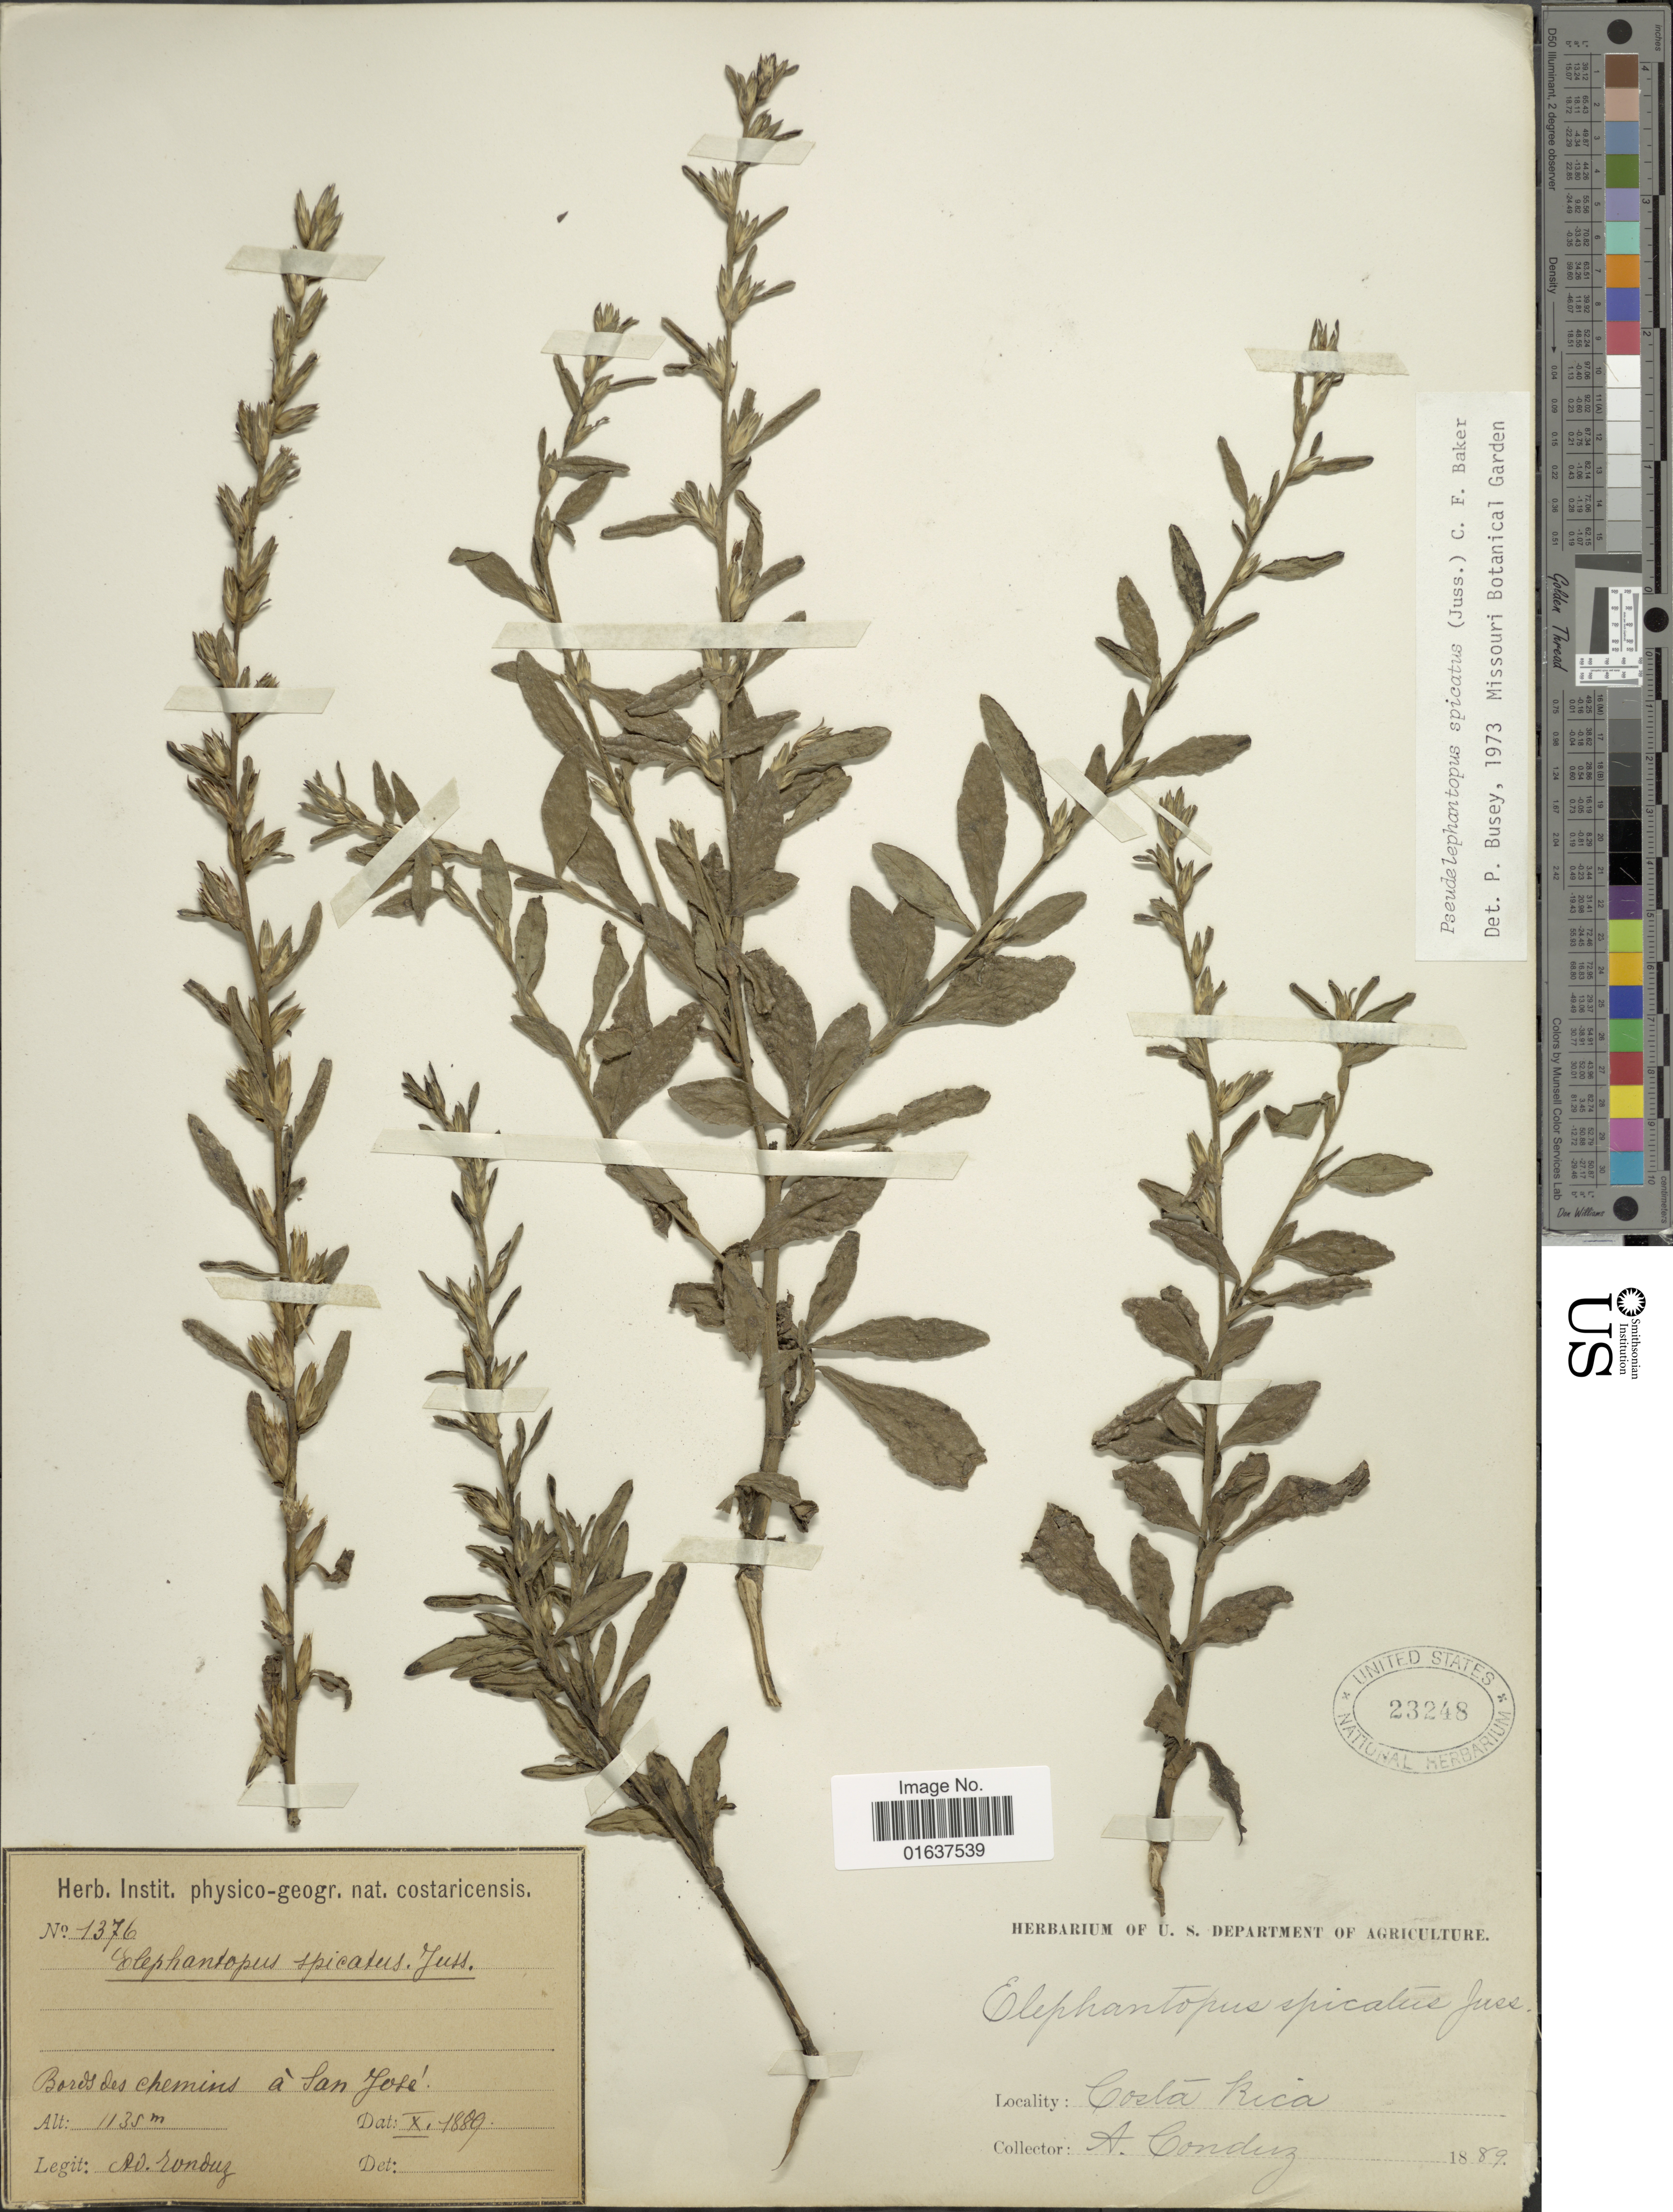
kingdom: Plantae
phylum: Tracheophyta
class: Magnoliopsida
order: Asterales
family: Asteraceae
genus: Pseudelephantopus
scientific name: Pseudelephantopus spicatus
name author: (Juss. ex Aubl.) C.F. Baker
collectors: A. Tonduz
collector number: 1376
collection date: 1889-10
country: Costa Rica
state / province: San José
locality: Bords des chemins a San Jose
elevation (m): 1135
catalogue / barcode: US 23248